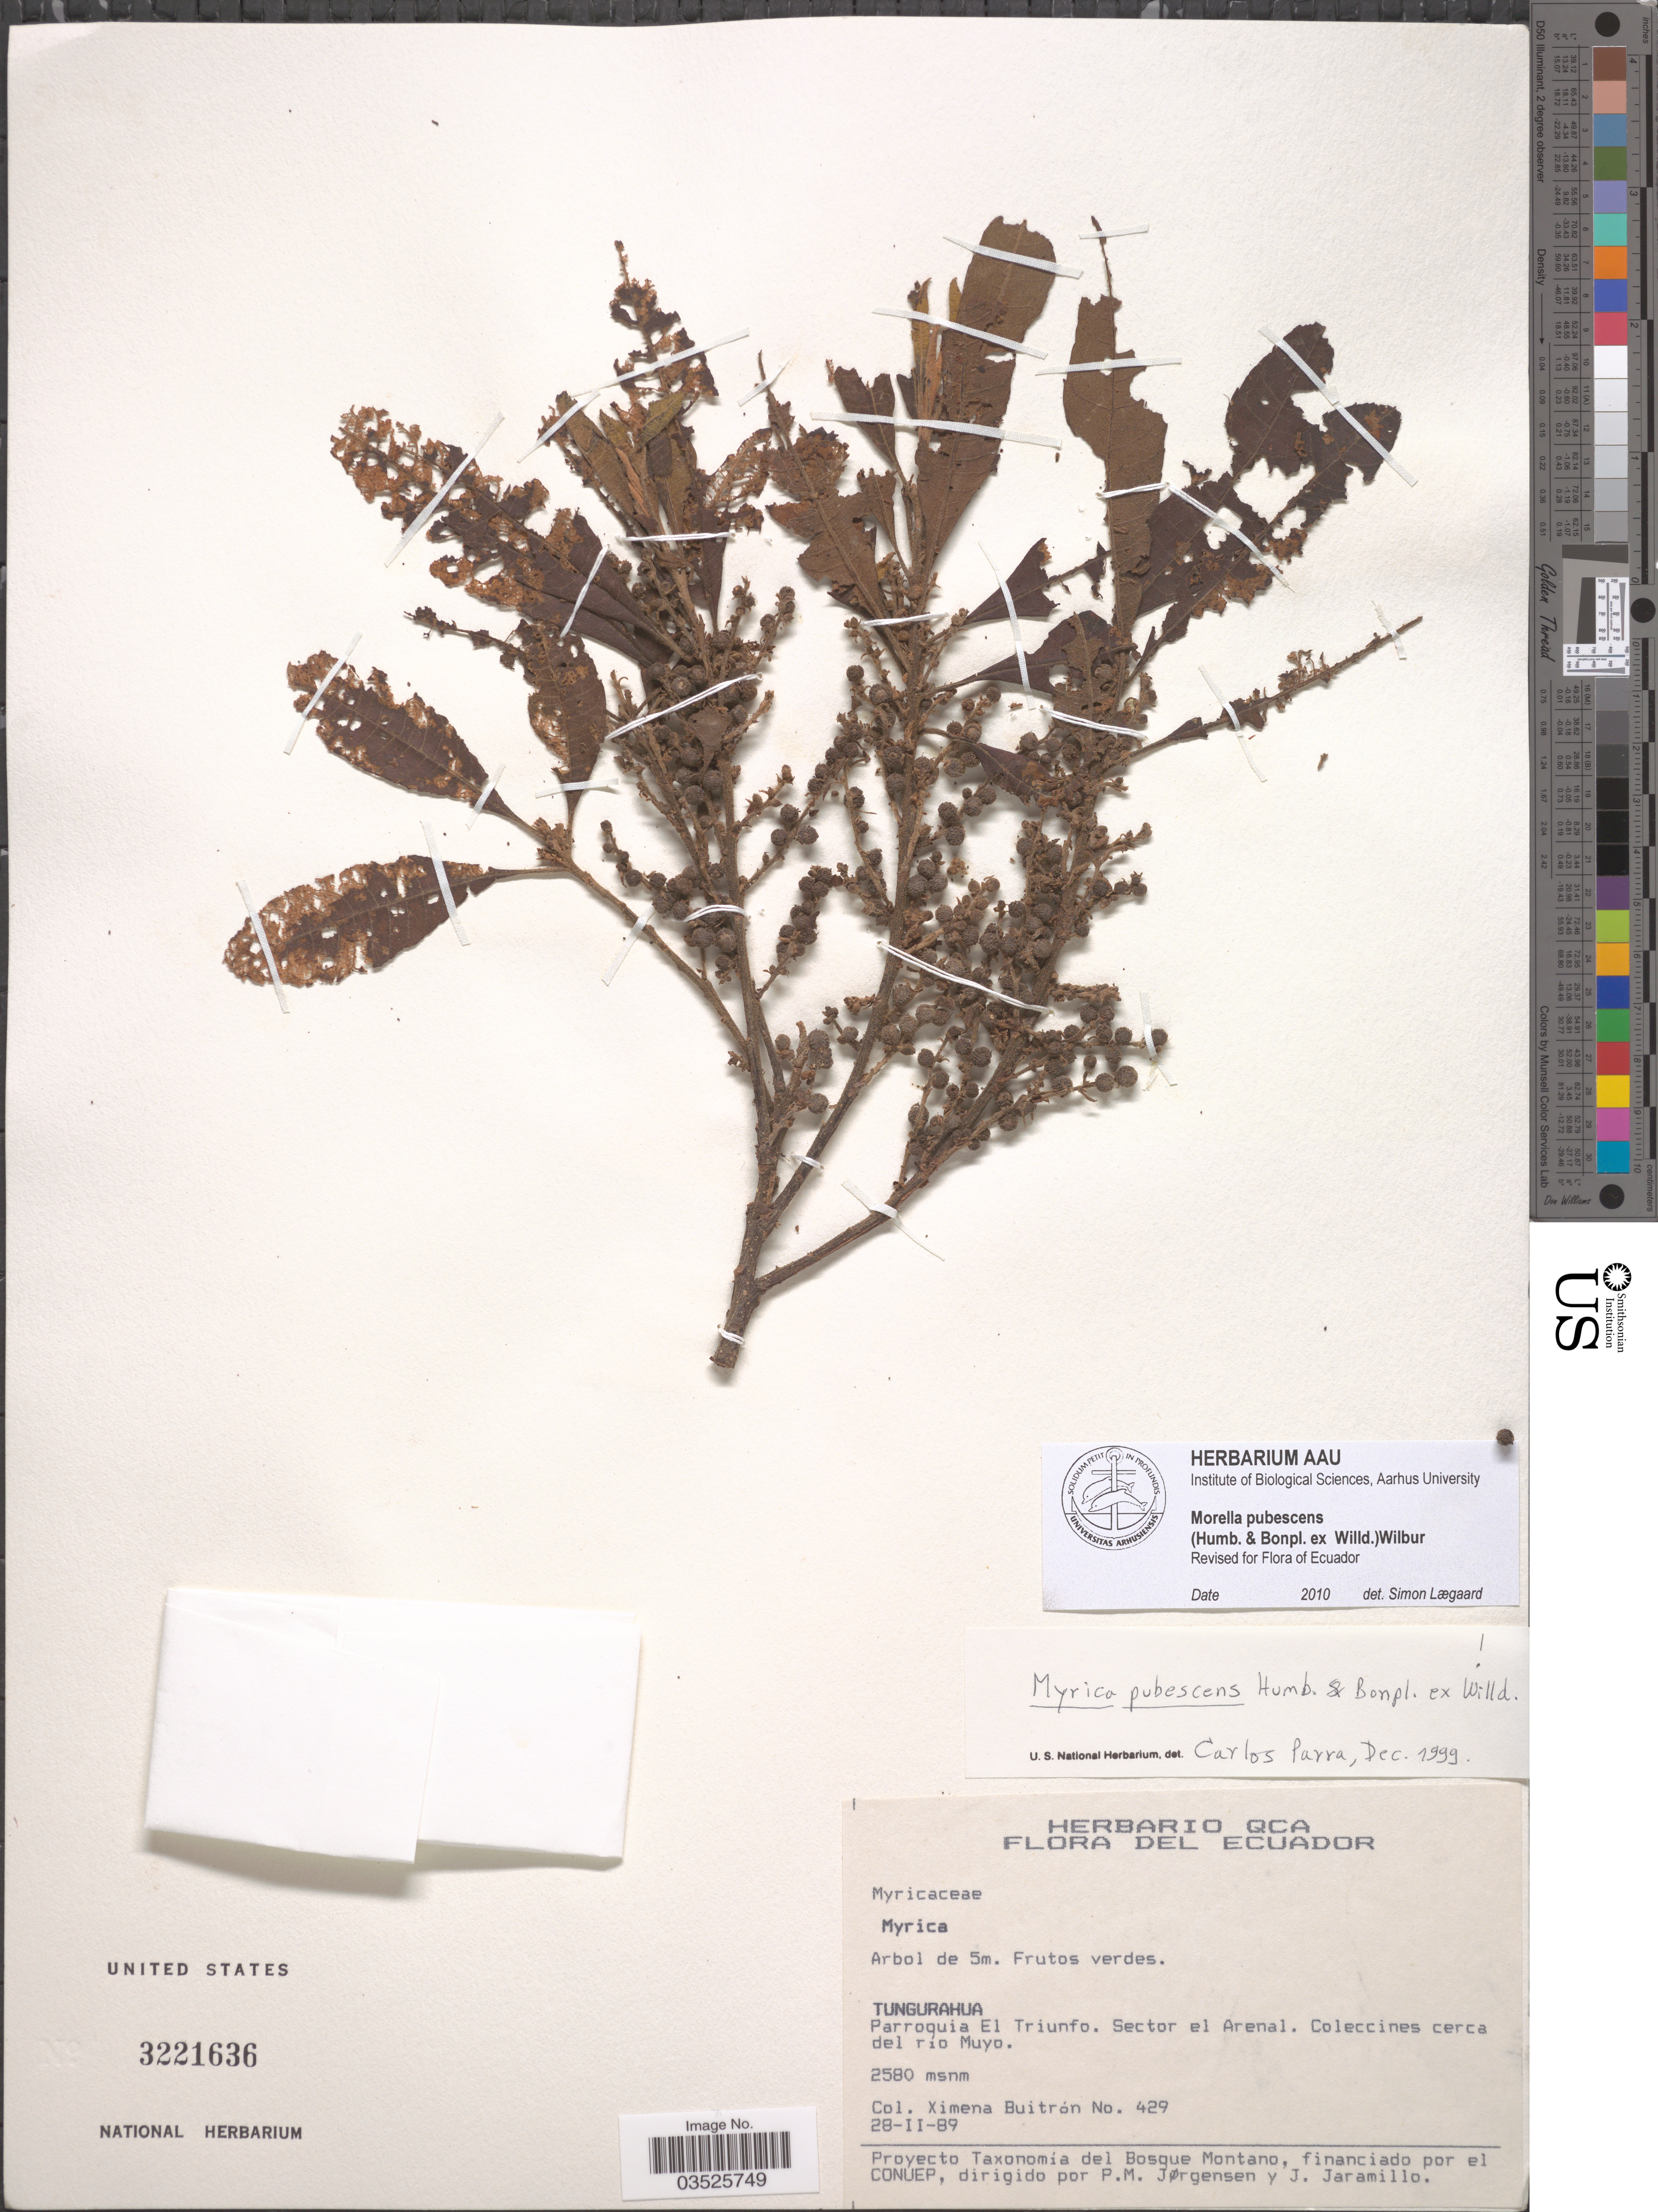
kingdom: Plantae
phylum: Tracheophyta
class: Magnoliopsida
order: Fagales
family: Myricaceae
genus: Morella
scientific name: Morella pubescens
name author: (Humb. & Bonpl. ex Willd.) Wilbur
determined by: Lægaard, S.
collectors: X. Buitrón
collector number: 429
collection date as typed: Transcribed d/m/y: 28/2/89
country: Ecuador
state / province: Tungurahua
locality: Parroquia El Triunfo. Sector el Arenal. Coleccines cerca del río Muyo.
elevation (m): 2580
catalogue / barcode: US 3221636